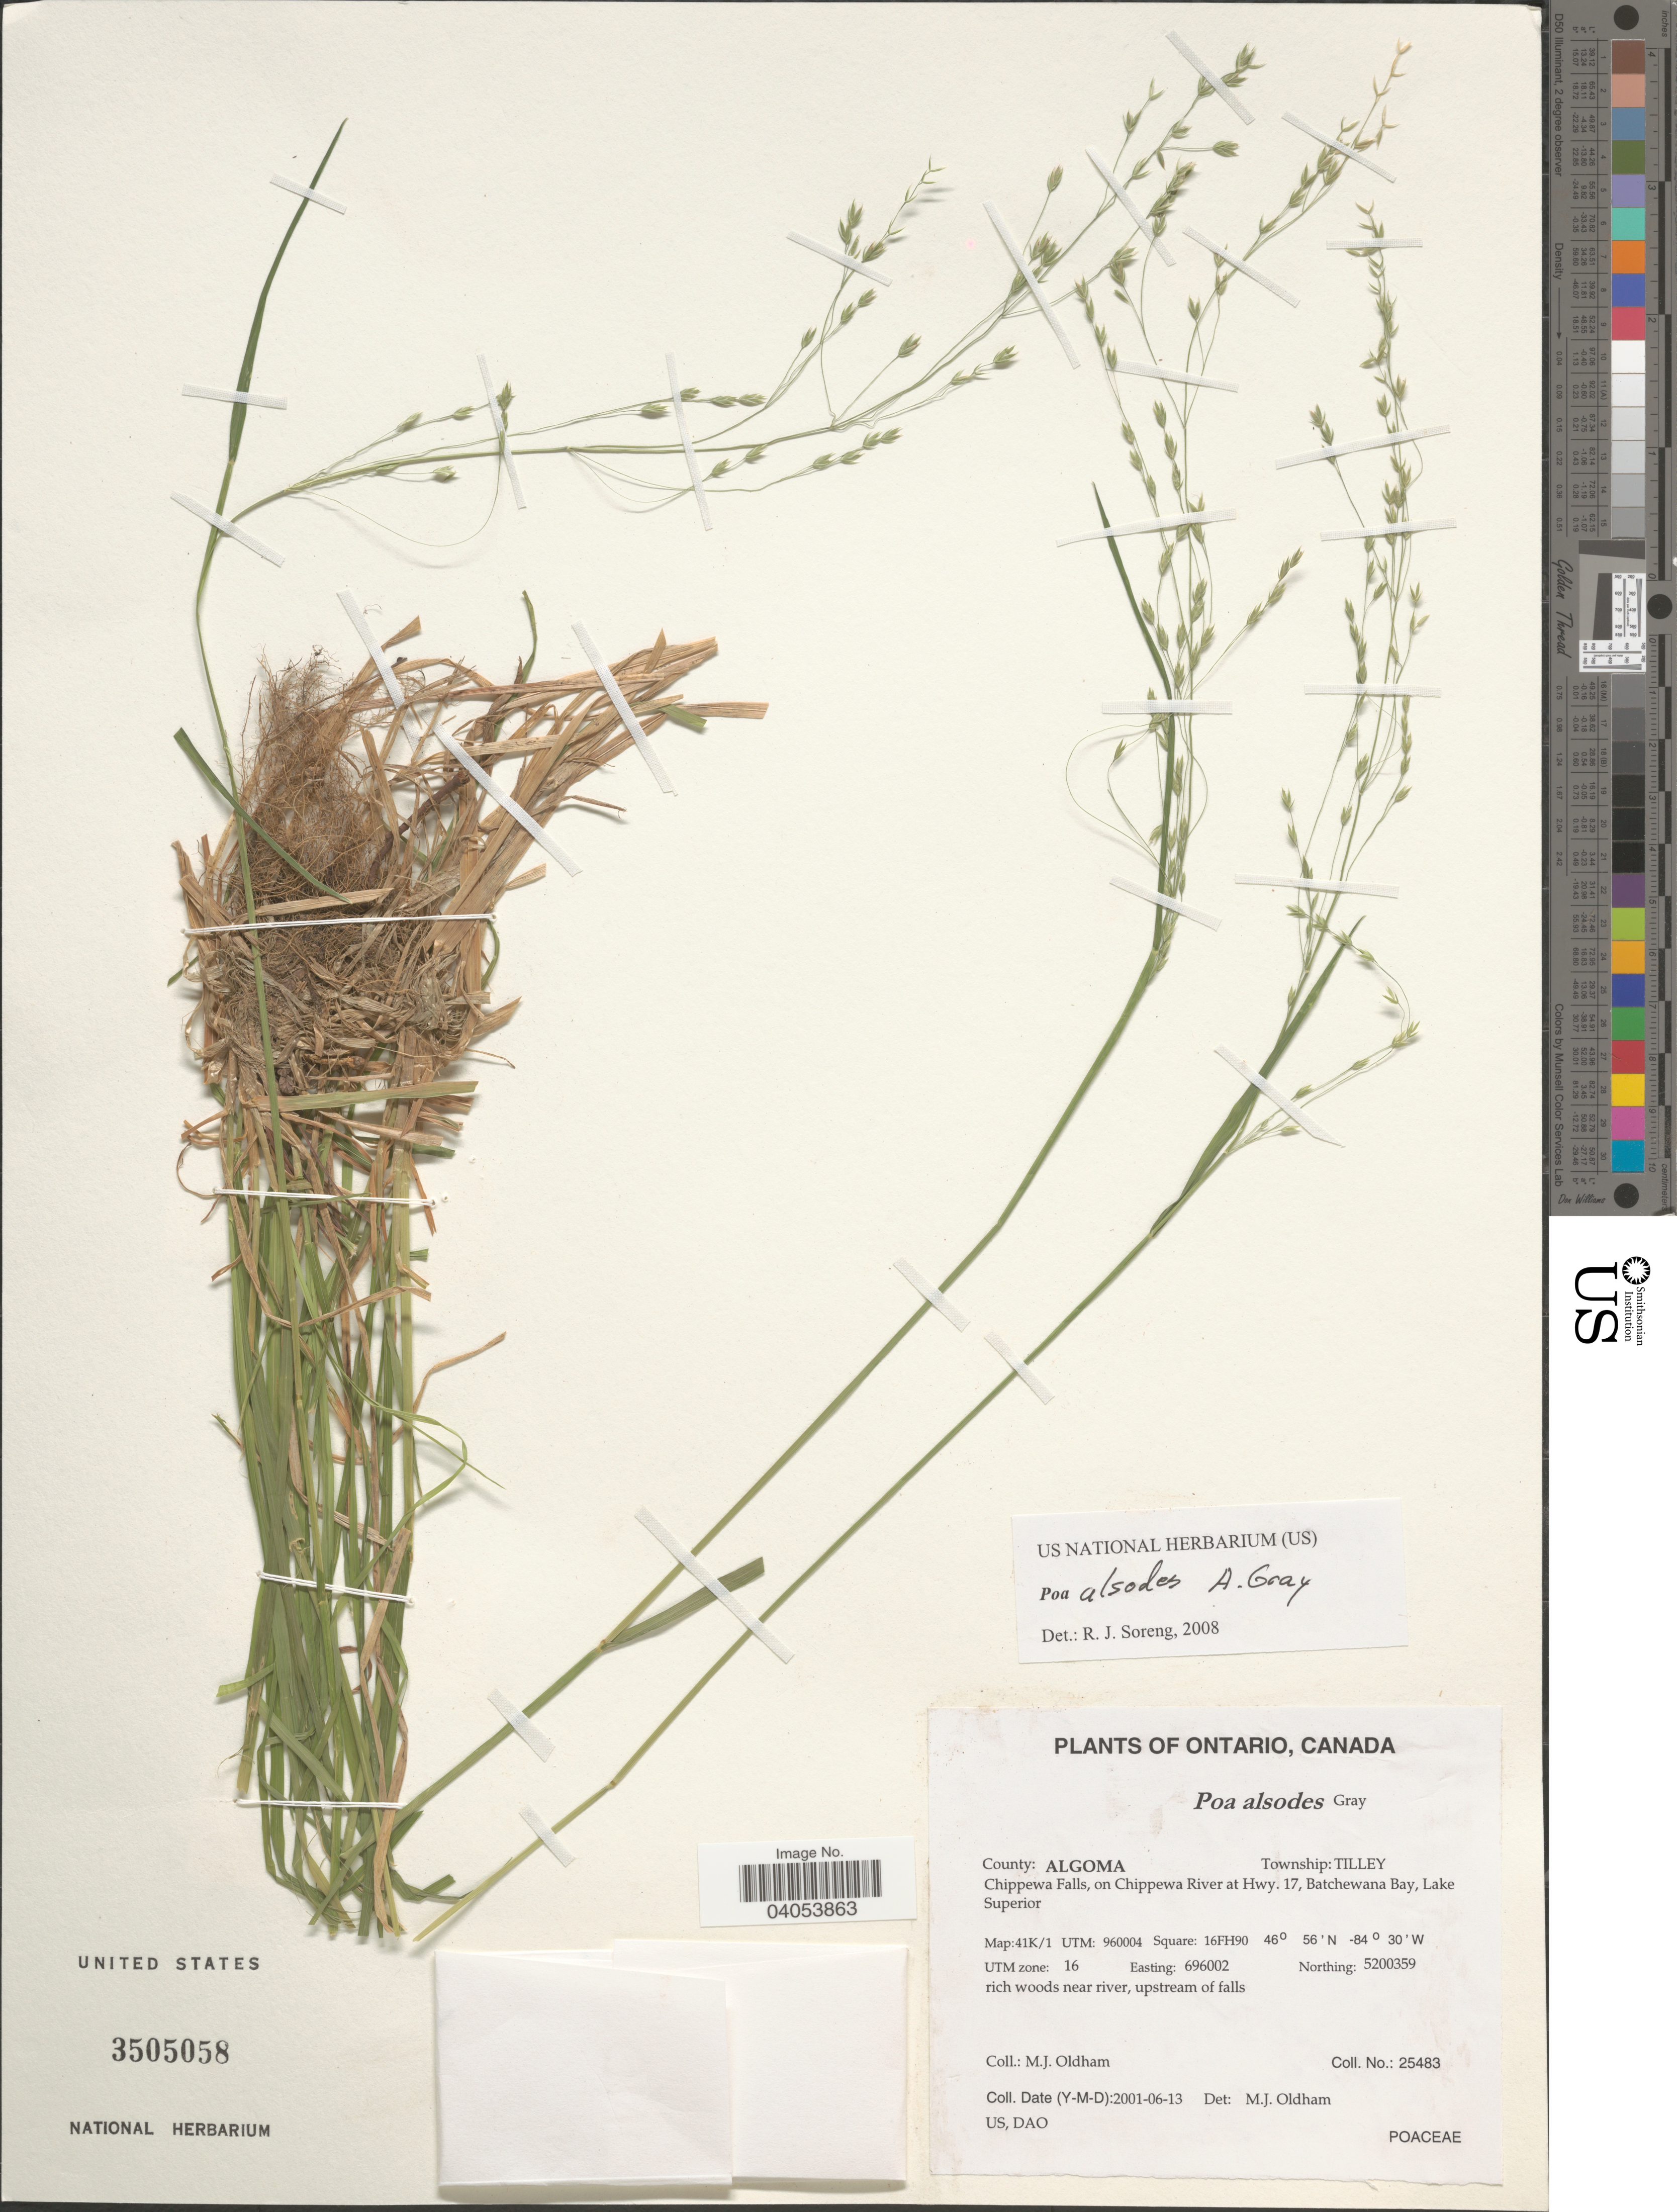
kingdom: Plantae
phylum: Tracheophyta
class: Liliopsida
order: Poales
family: Poaceae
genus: Poa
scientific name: Poa alsodes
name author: A. Gray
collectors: M. Oldham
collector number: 25483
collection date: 2001-06-13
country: Canada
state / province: Ontario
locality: County: Algoma. Township: Tilley. Chippewa Falls, on Chippewa River at Hwy. 17, Batchewana Bay, Lake Superior. Map:41K/1. UTM: 960004. Square: 16FH90. UTM zone: 16. Easting: 696002. Northing: 5200359.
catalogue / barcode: US 3505058